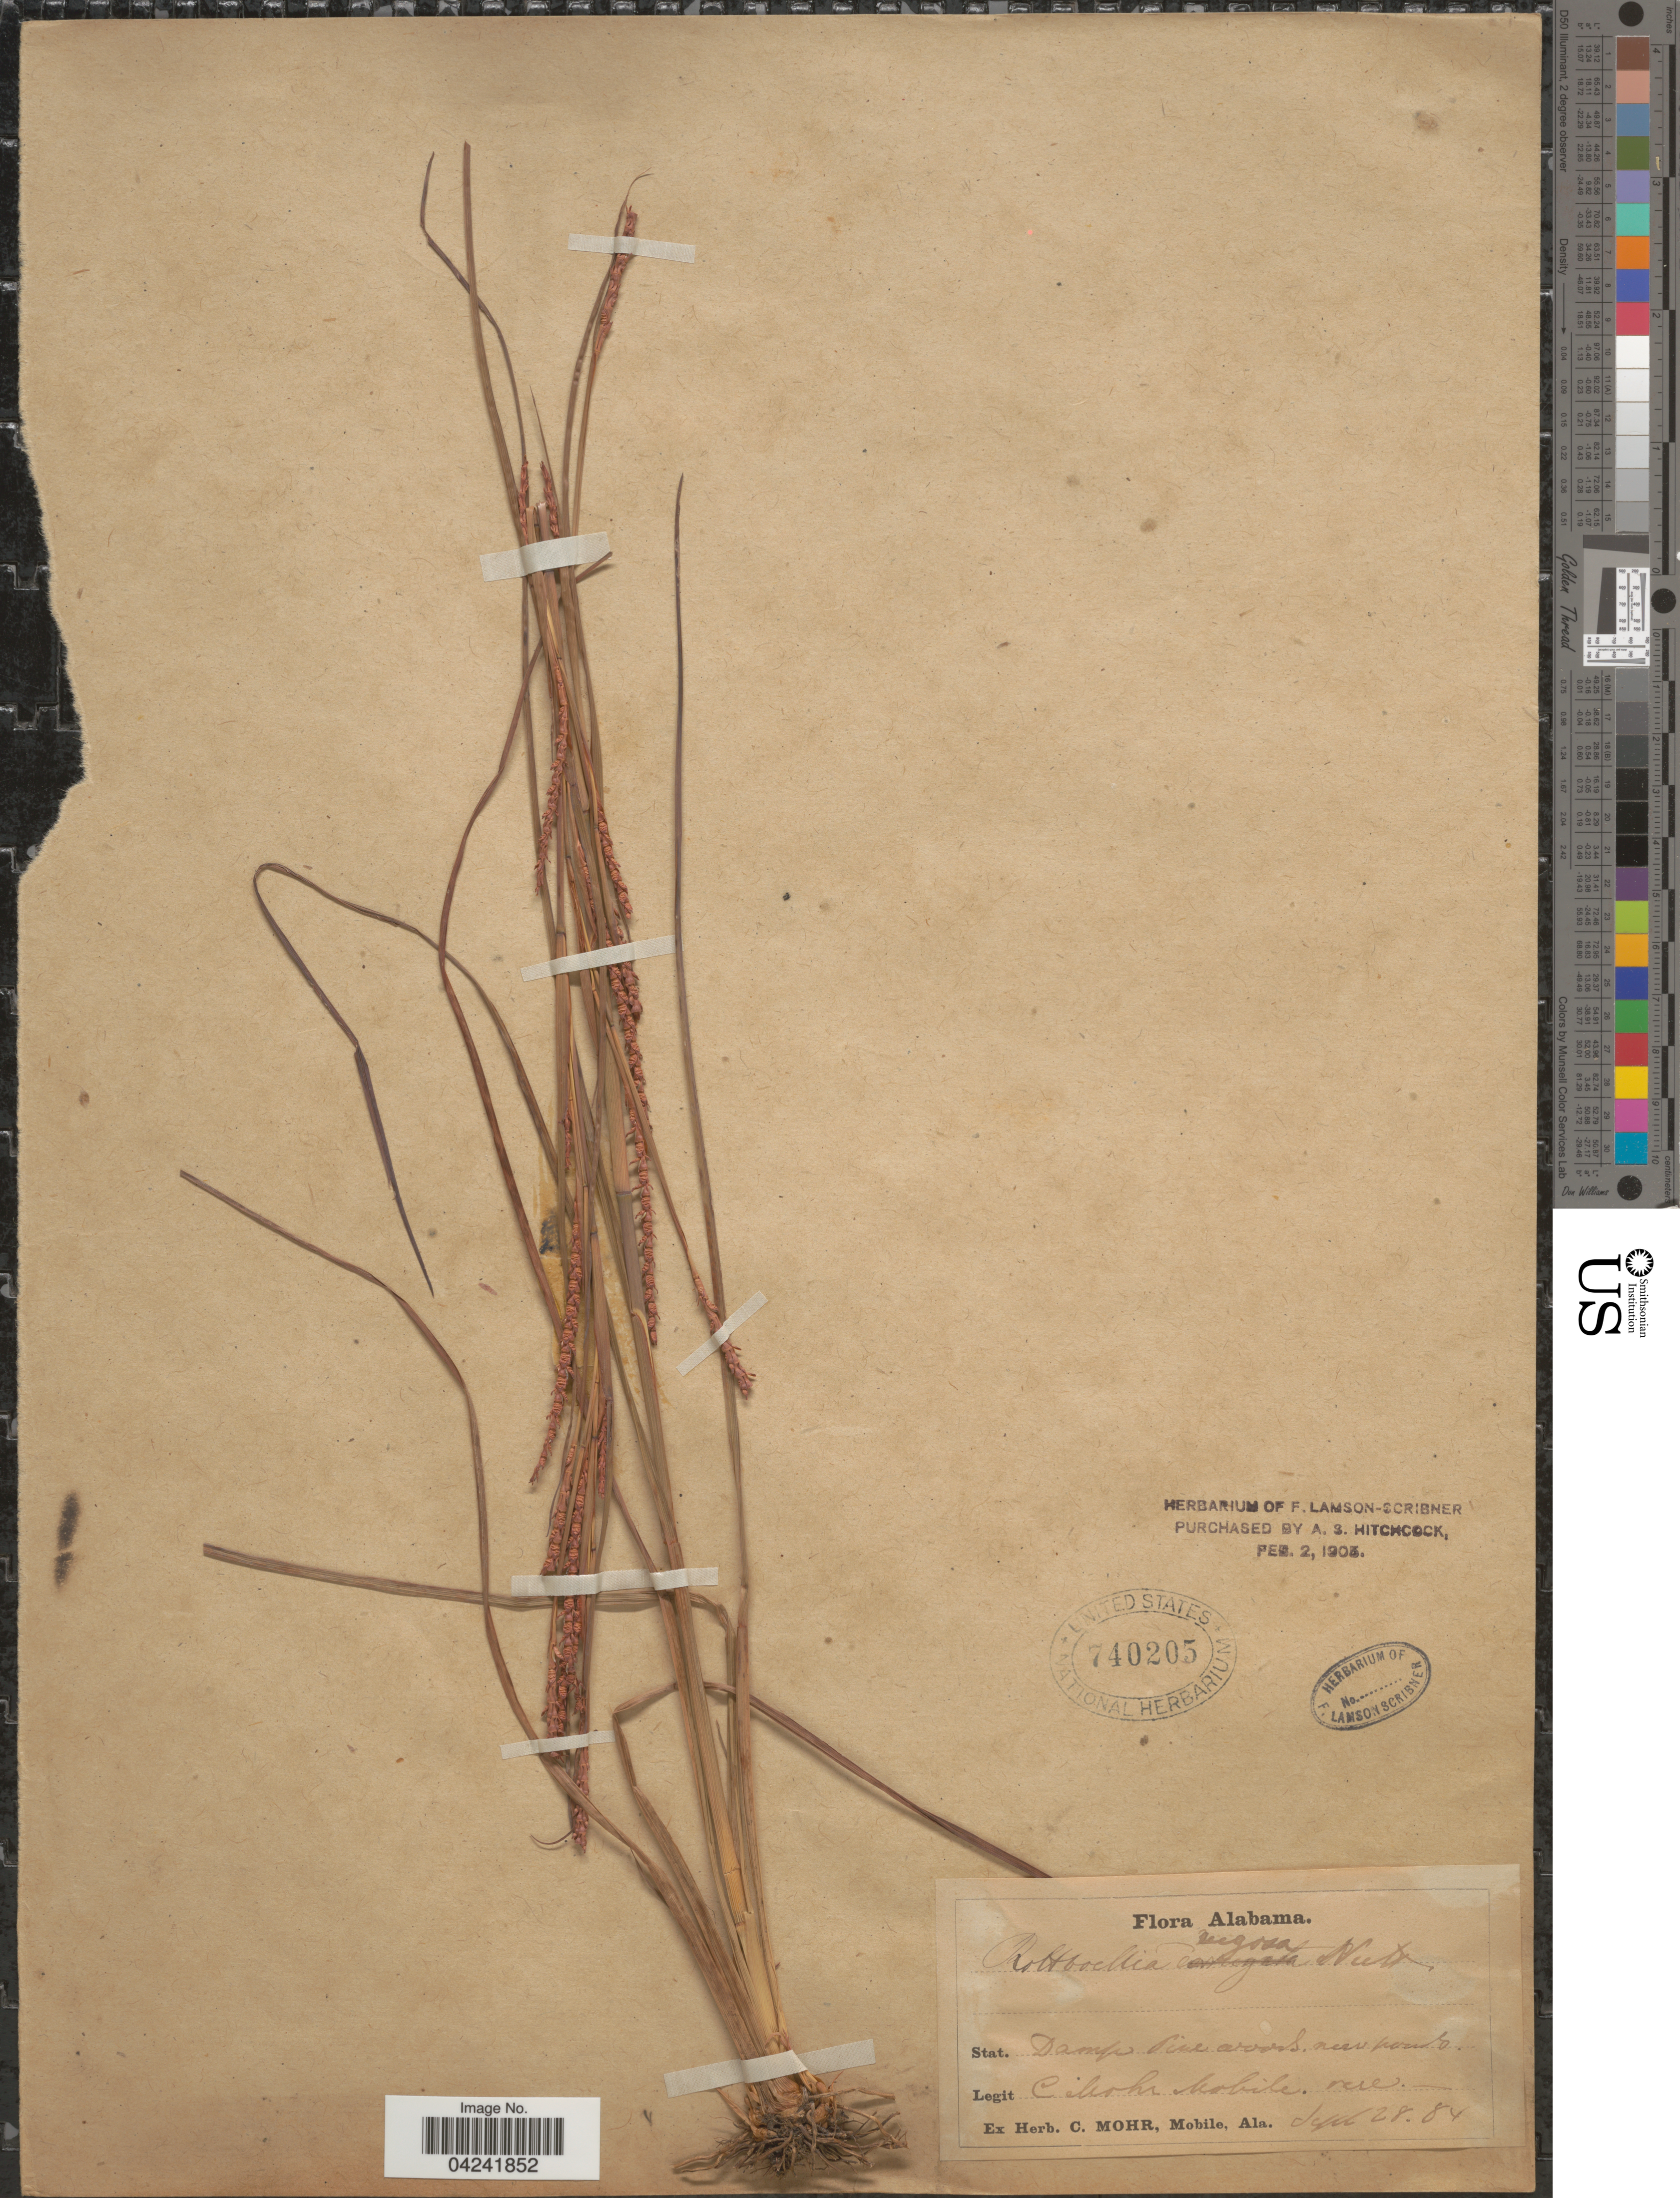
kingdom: Plantae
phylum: Tracheophyta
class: Liliopsida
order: Poales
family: Poaceae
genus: Mnesithea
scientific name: Mnesithea rugosa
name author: (Nutt.) de Koning & Sosef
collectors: C. T. Mohr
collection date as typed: Transcribed d/m/y: 28/9/84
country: United States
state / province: Alabama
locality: Damp pine woods near ponds.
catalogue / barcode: US 740205